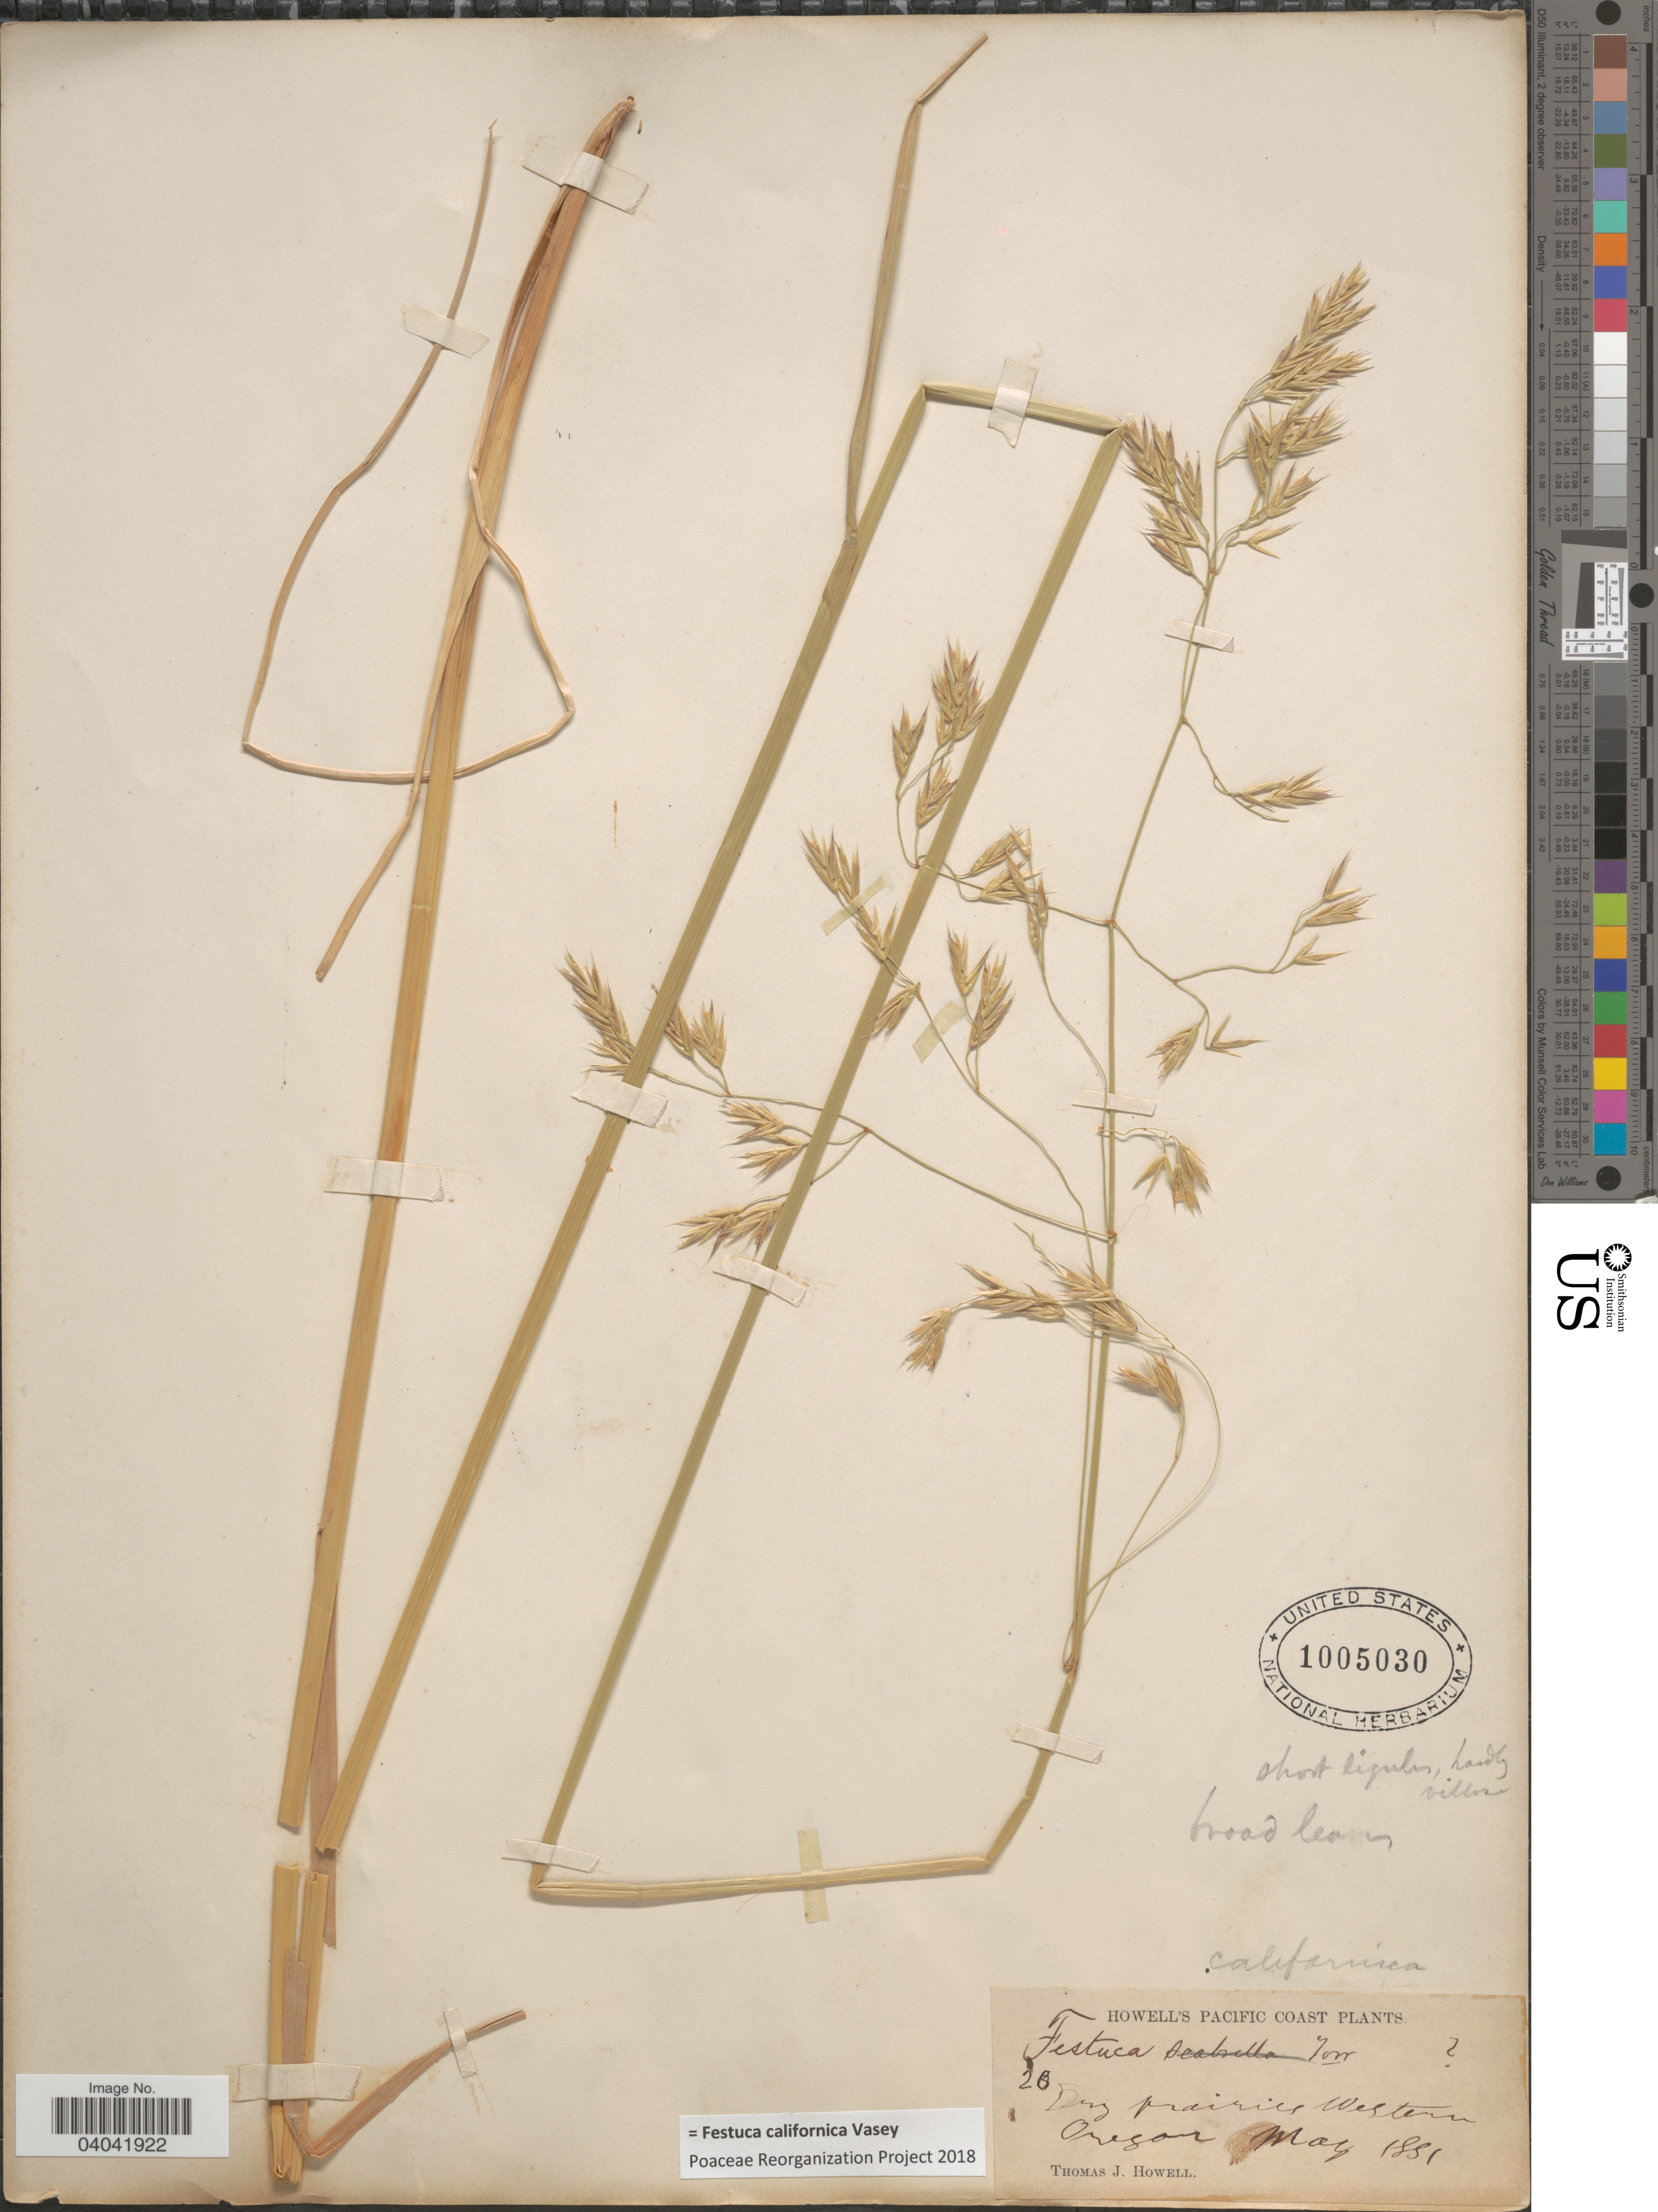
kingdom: Plantae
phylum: Tracheophyta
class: Liliopsida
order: Poales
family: Poaceae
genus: Festuca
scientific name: Festuca californica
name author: Vasey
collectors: T. J. Howell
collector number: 20*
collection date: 1881-05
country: United States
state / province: Oregon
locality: Pacific Coast. Dry prairies Western.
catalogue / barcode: US 1005030